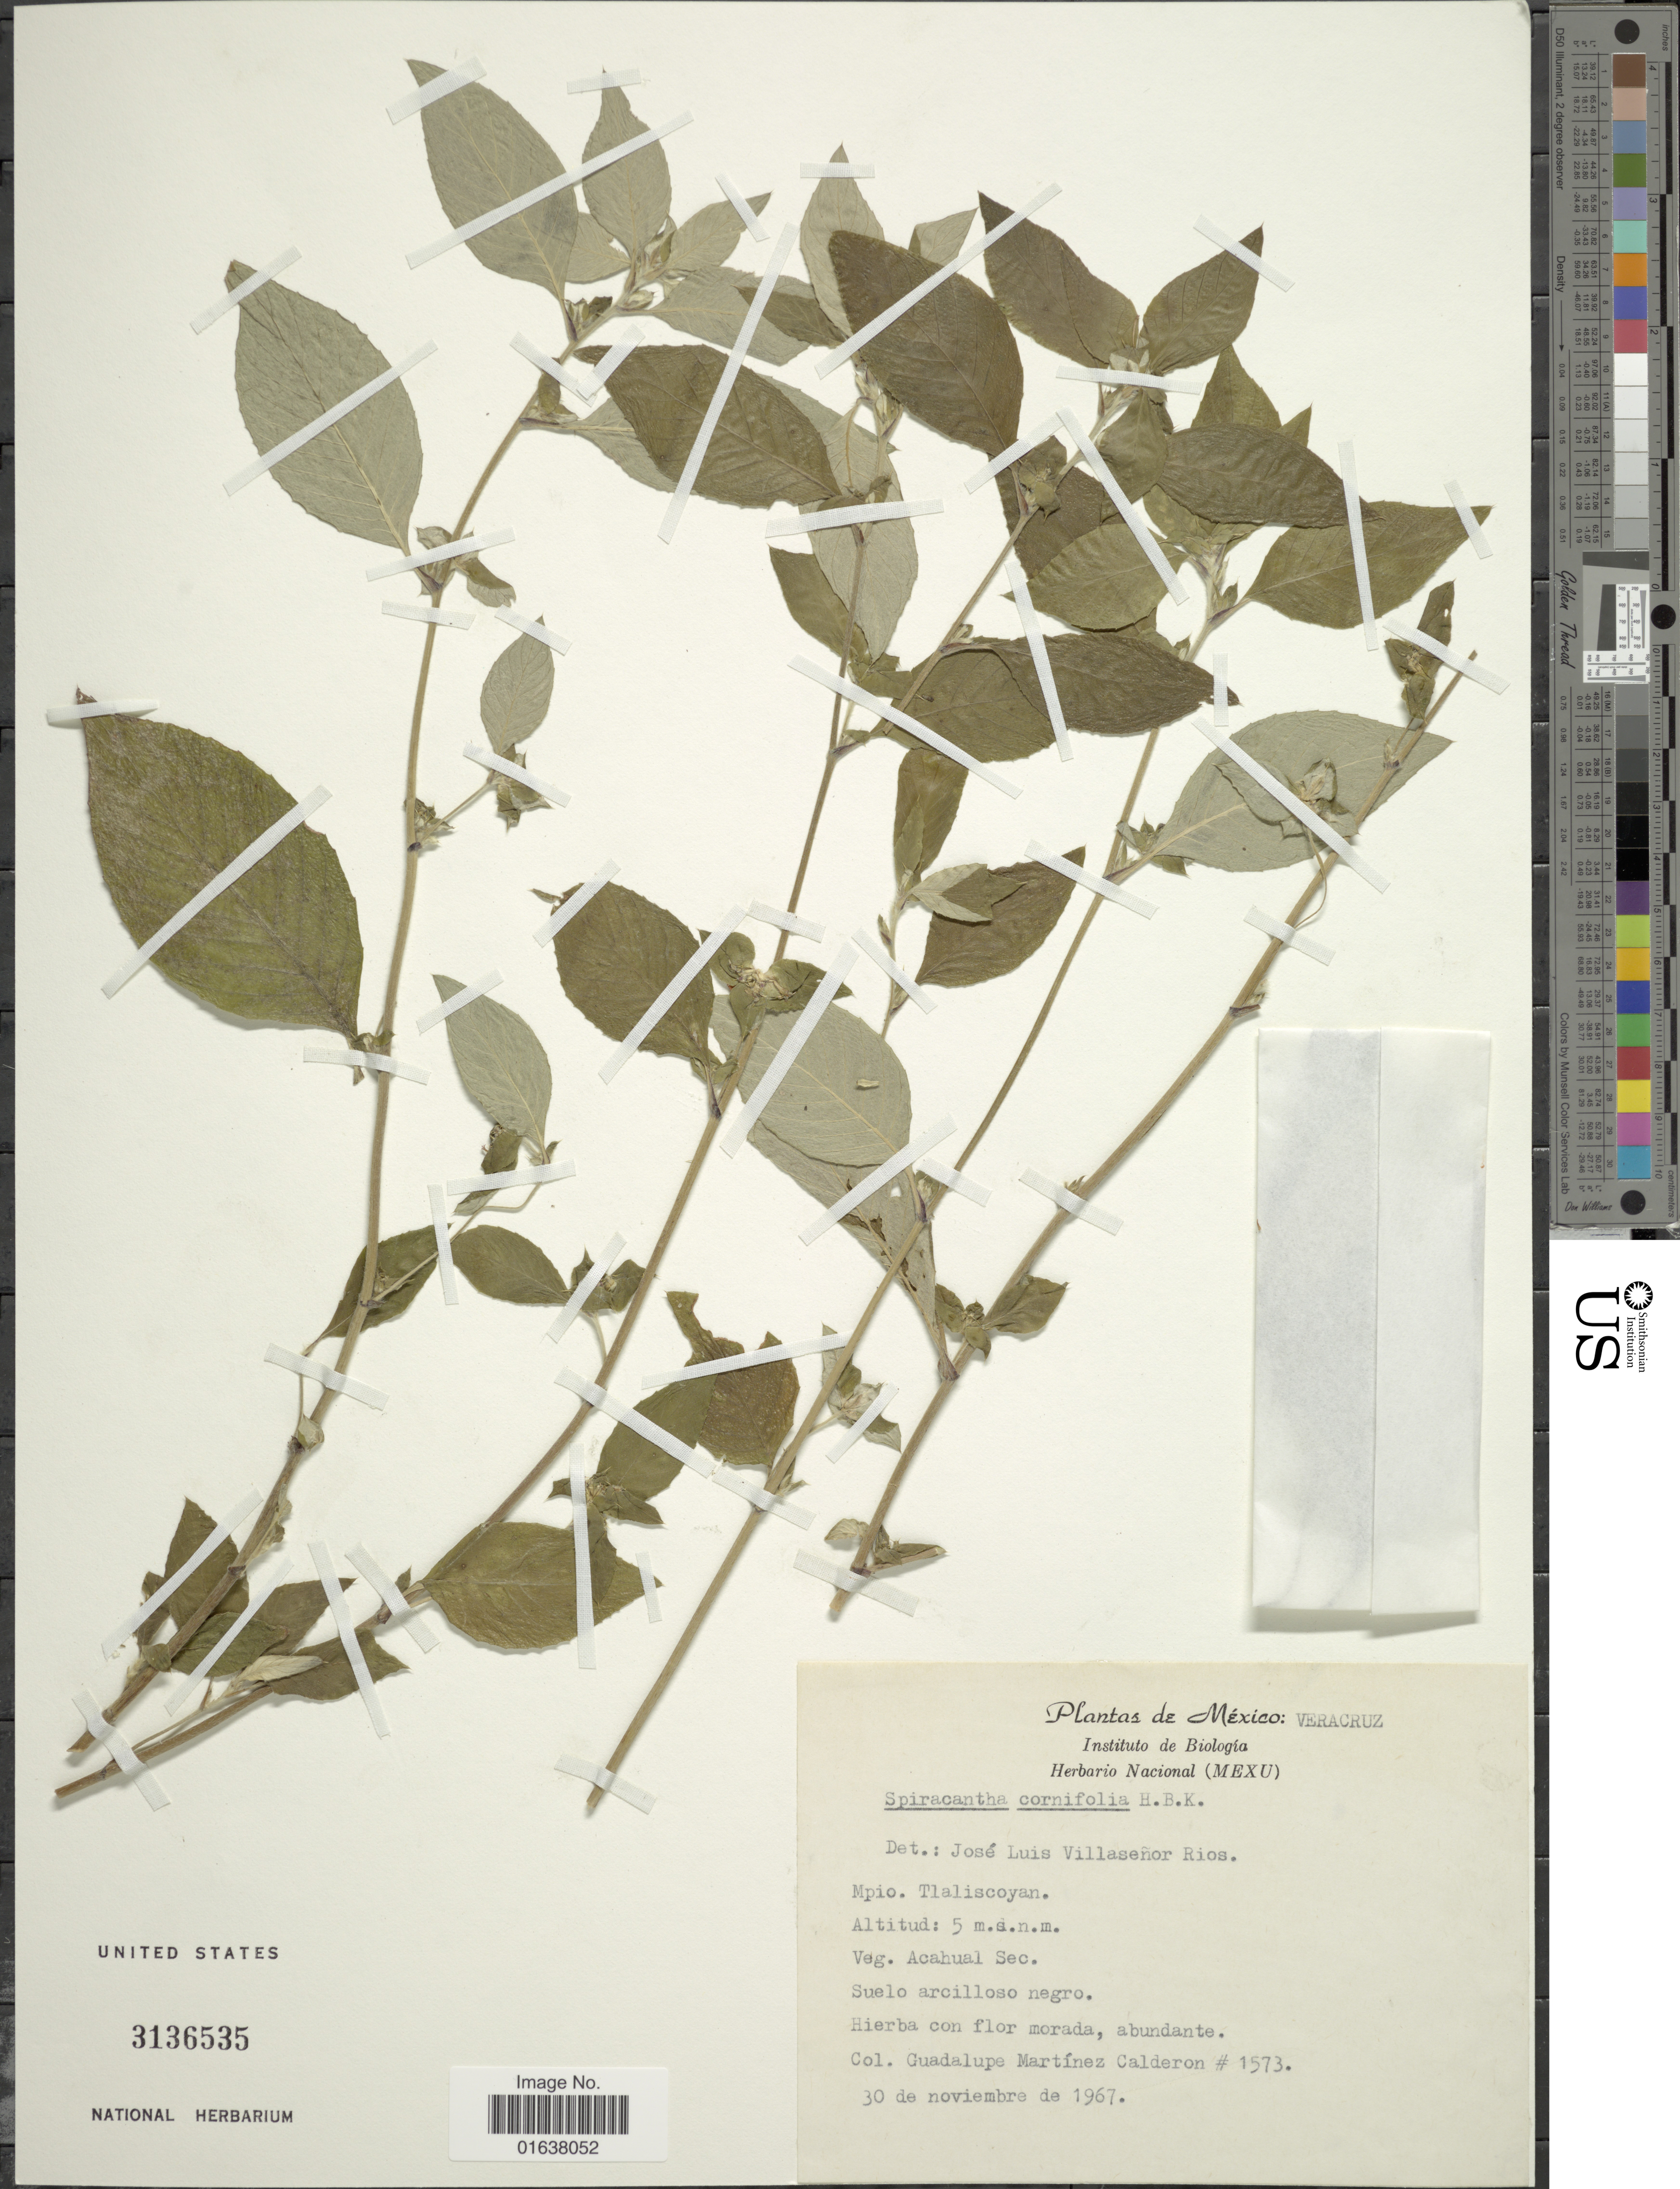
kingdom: Plantae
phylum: Tracheophyta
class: Magnoliopsida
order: Asterales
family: Asteraceae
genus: Spiracantha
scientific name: Spiracantha cornifolia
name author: Kunth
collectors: G. Martínez Calderón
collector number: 1573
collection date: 1967-11-30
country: Mexico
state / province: Veracruz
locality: VeraCruz. Mpio. Tlaliscoyan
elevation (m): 5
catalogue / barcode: US 3136535